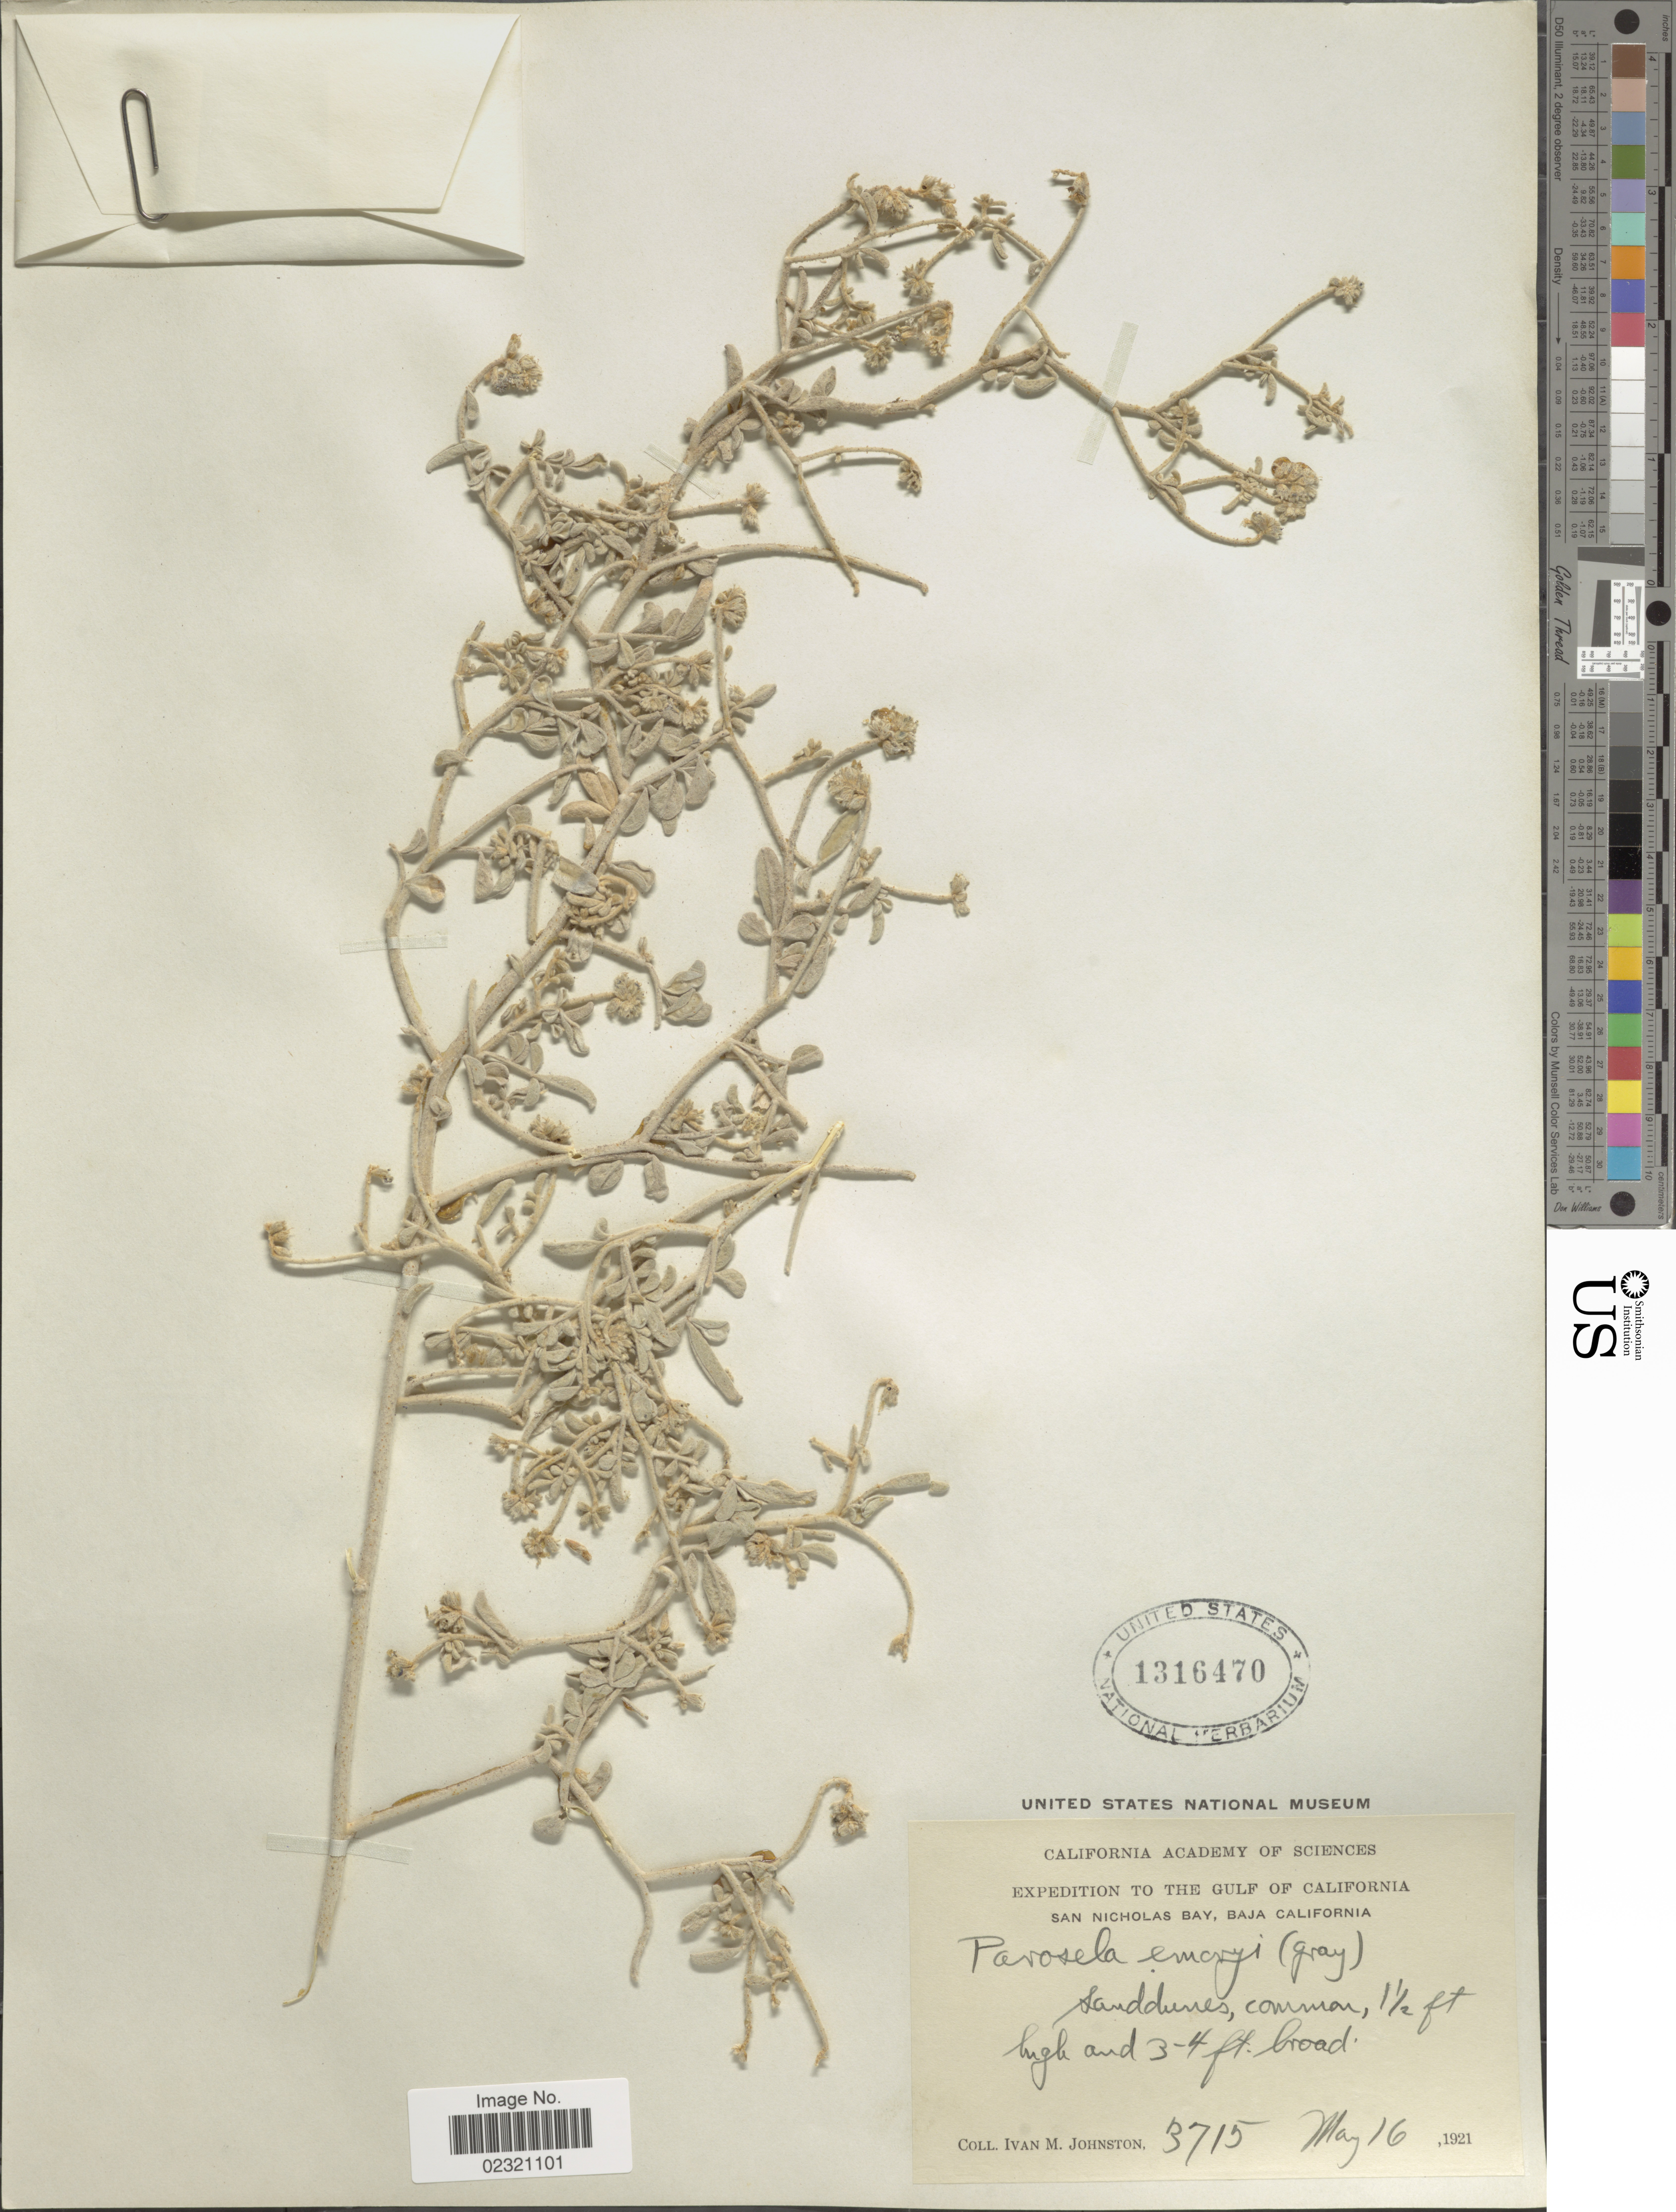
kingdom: Plantae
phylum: Tracheophyta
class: Magnoliopsida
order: Fabales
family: Fabaceae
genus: Psorothamnus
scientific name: Psorothamnus emoryi var. arenarius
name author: (Brandegee) Rydb.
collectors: I.M. Johnston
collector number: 3715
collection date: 1921-05-16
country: Mexico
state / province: Baja California Sur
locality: The Gulf of California, San Nicholas Bay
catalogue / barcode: US 1316470